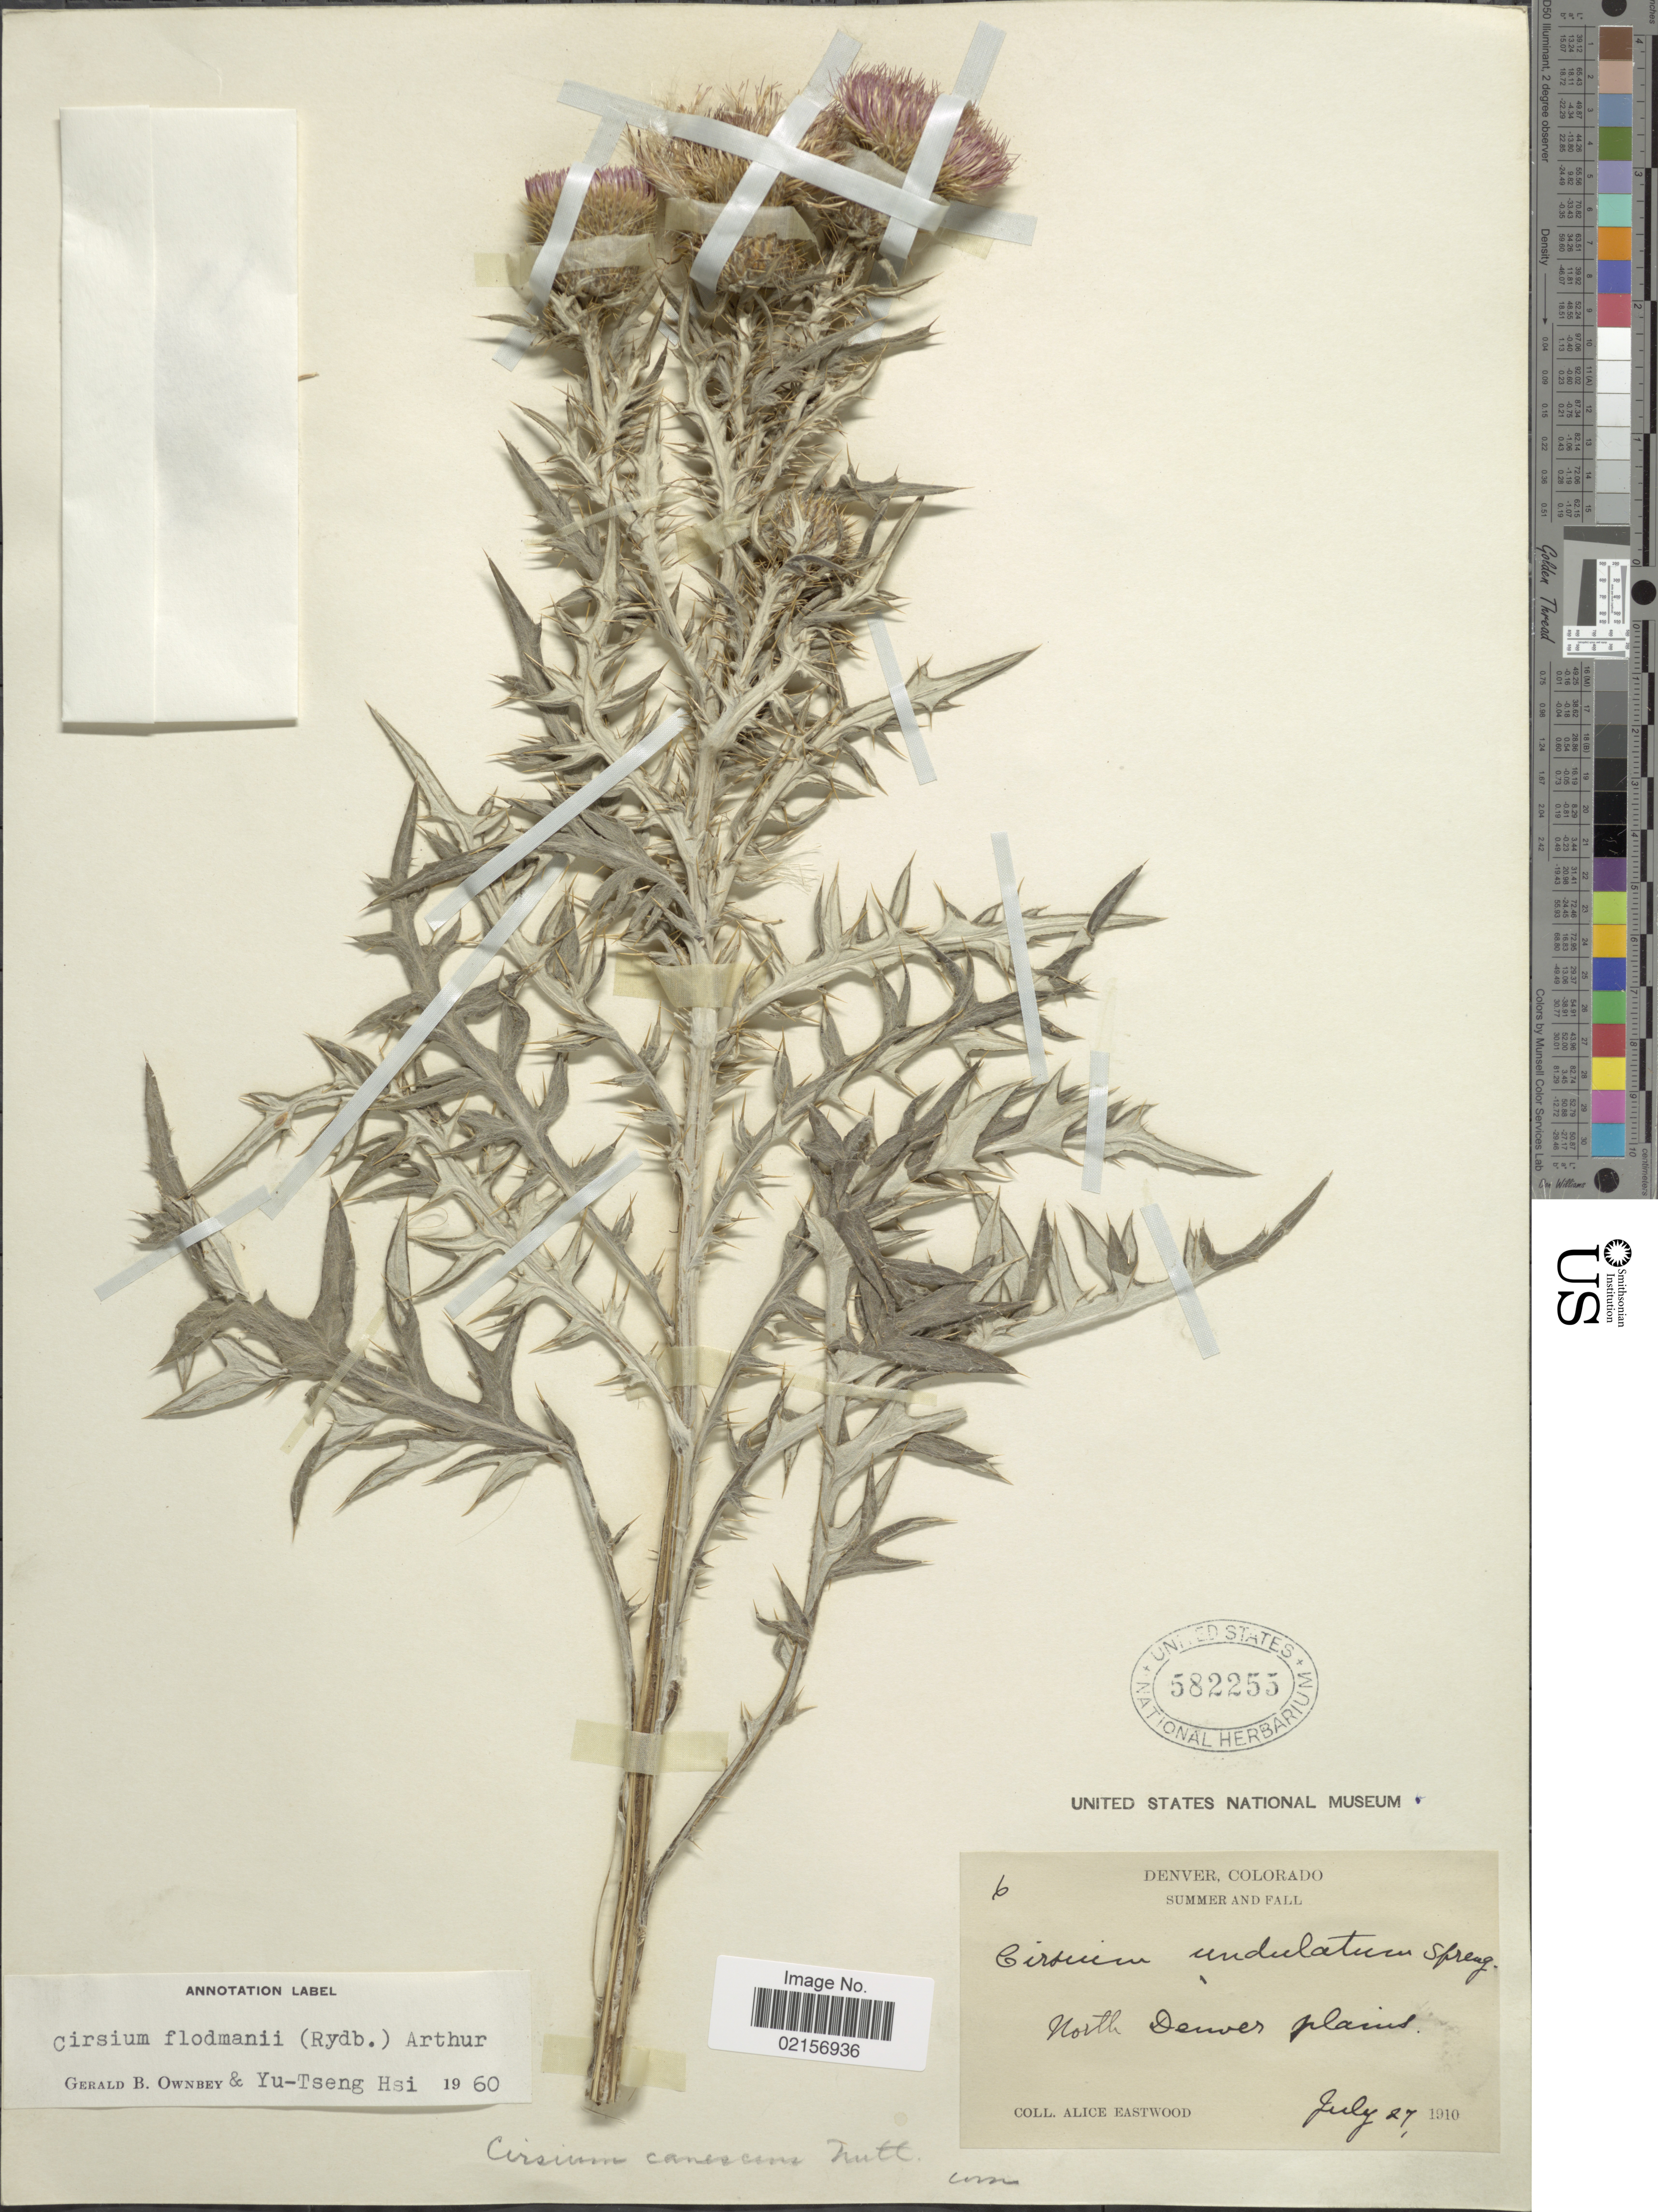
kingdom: Plantae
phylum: Tracheophyta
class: Magnoliopsida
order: Asterales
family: Asteraceae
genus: Cirsium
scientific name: Cirsium flodmanii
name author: (Rydb.) Arthur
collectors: A. Eastwood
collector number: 6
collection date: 1910-07-27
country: United States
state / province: Colorado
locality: Denver, Summer and Fall, north Denver plains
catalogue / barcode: US 582255